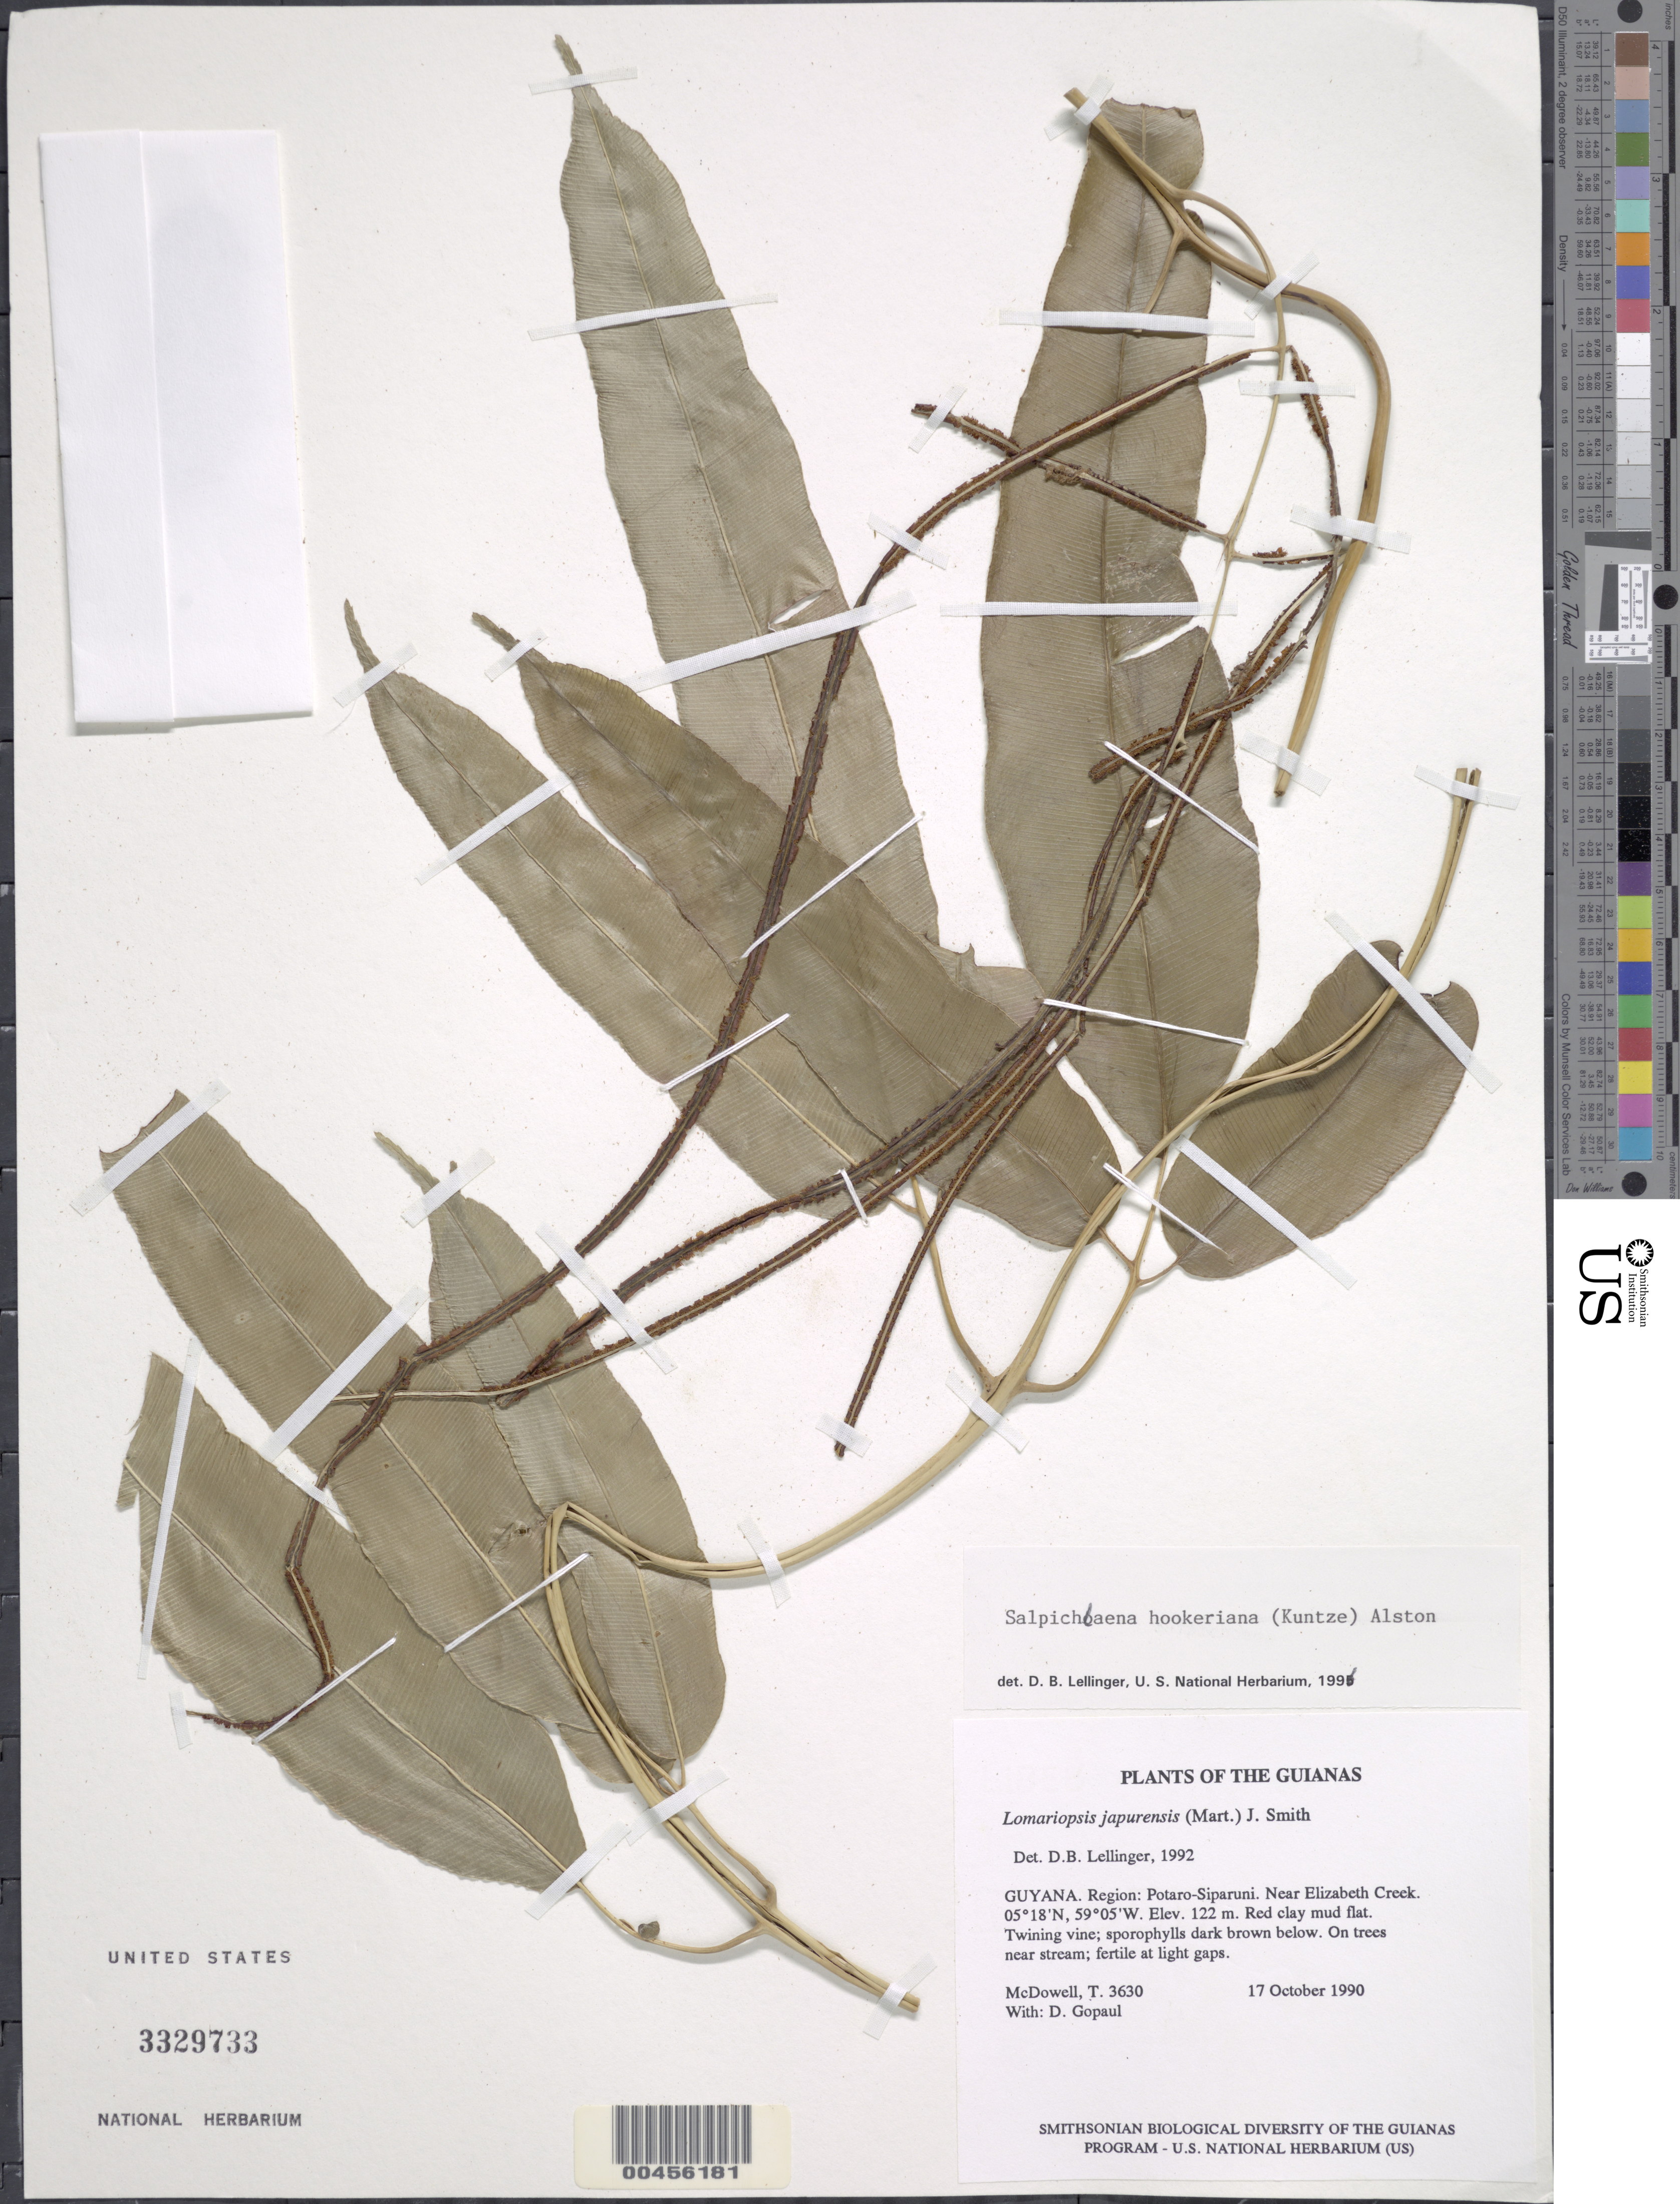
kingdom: Plantae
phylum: Tracheophyta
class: Polypodiopsida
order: Polypodiales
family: Blechnaceae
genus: Salpichlaena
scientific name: Salpichlaena hookeriana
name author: (Kuntze) Alston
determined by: Lellinger, David B., (BOT), Smithsonian Institution - National Museum of Natural History (UNITED STATES)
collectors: T. McDowell & D. Gopaul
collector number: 3630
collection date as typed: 17 October 1990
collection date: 1990-10-17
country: Guyana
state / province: Potaro-Siparuni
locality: Near Elizabeth Creek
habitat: Red clay mud flat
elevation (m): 122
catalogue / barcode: US 3329733